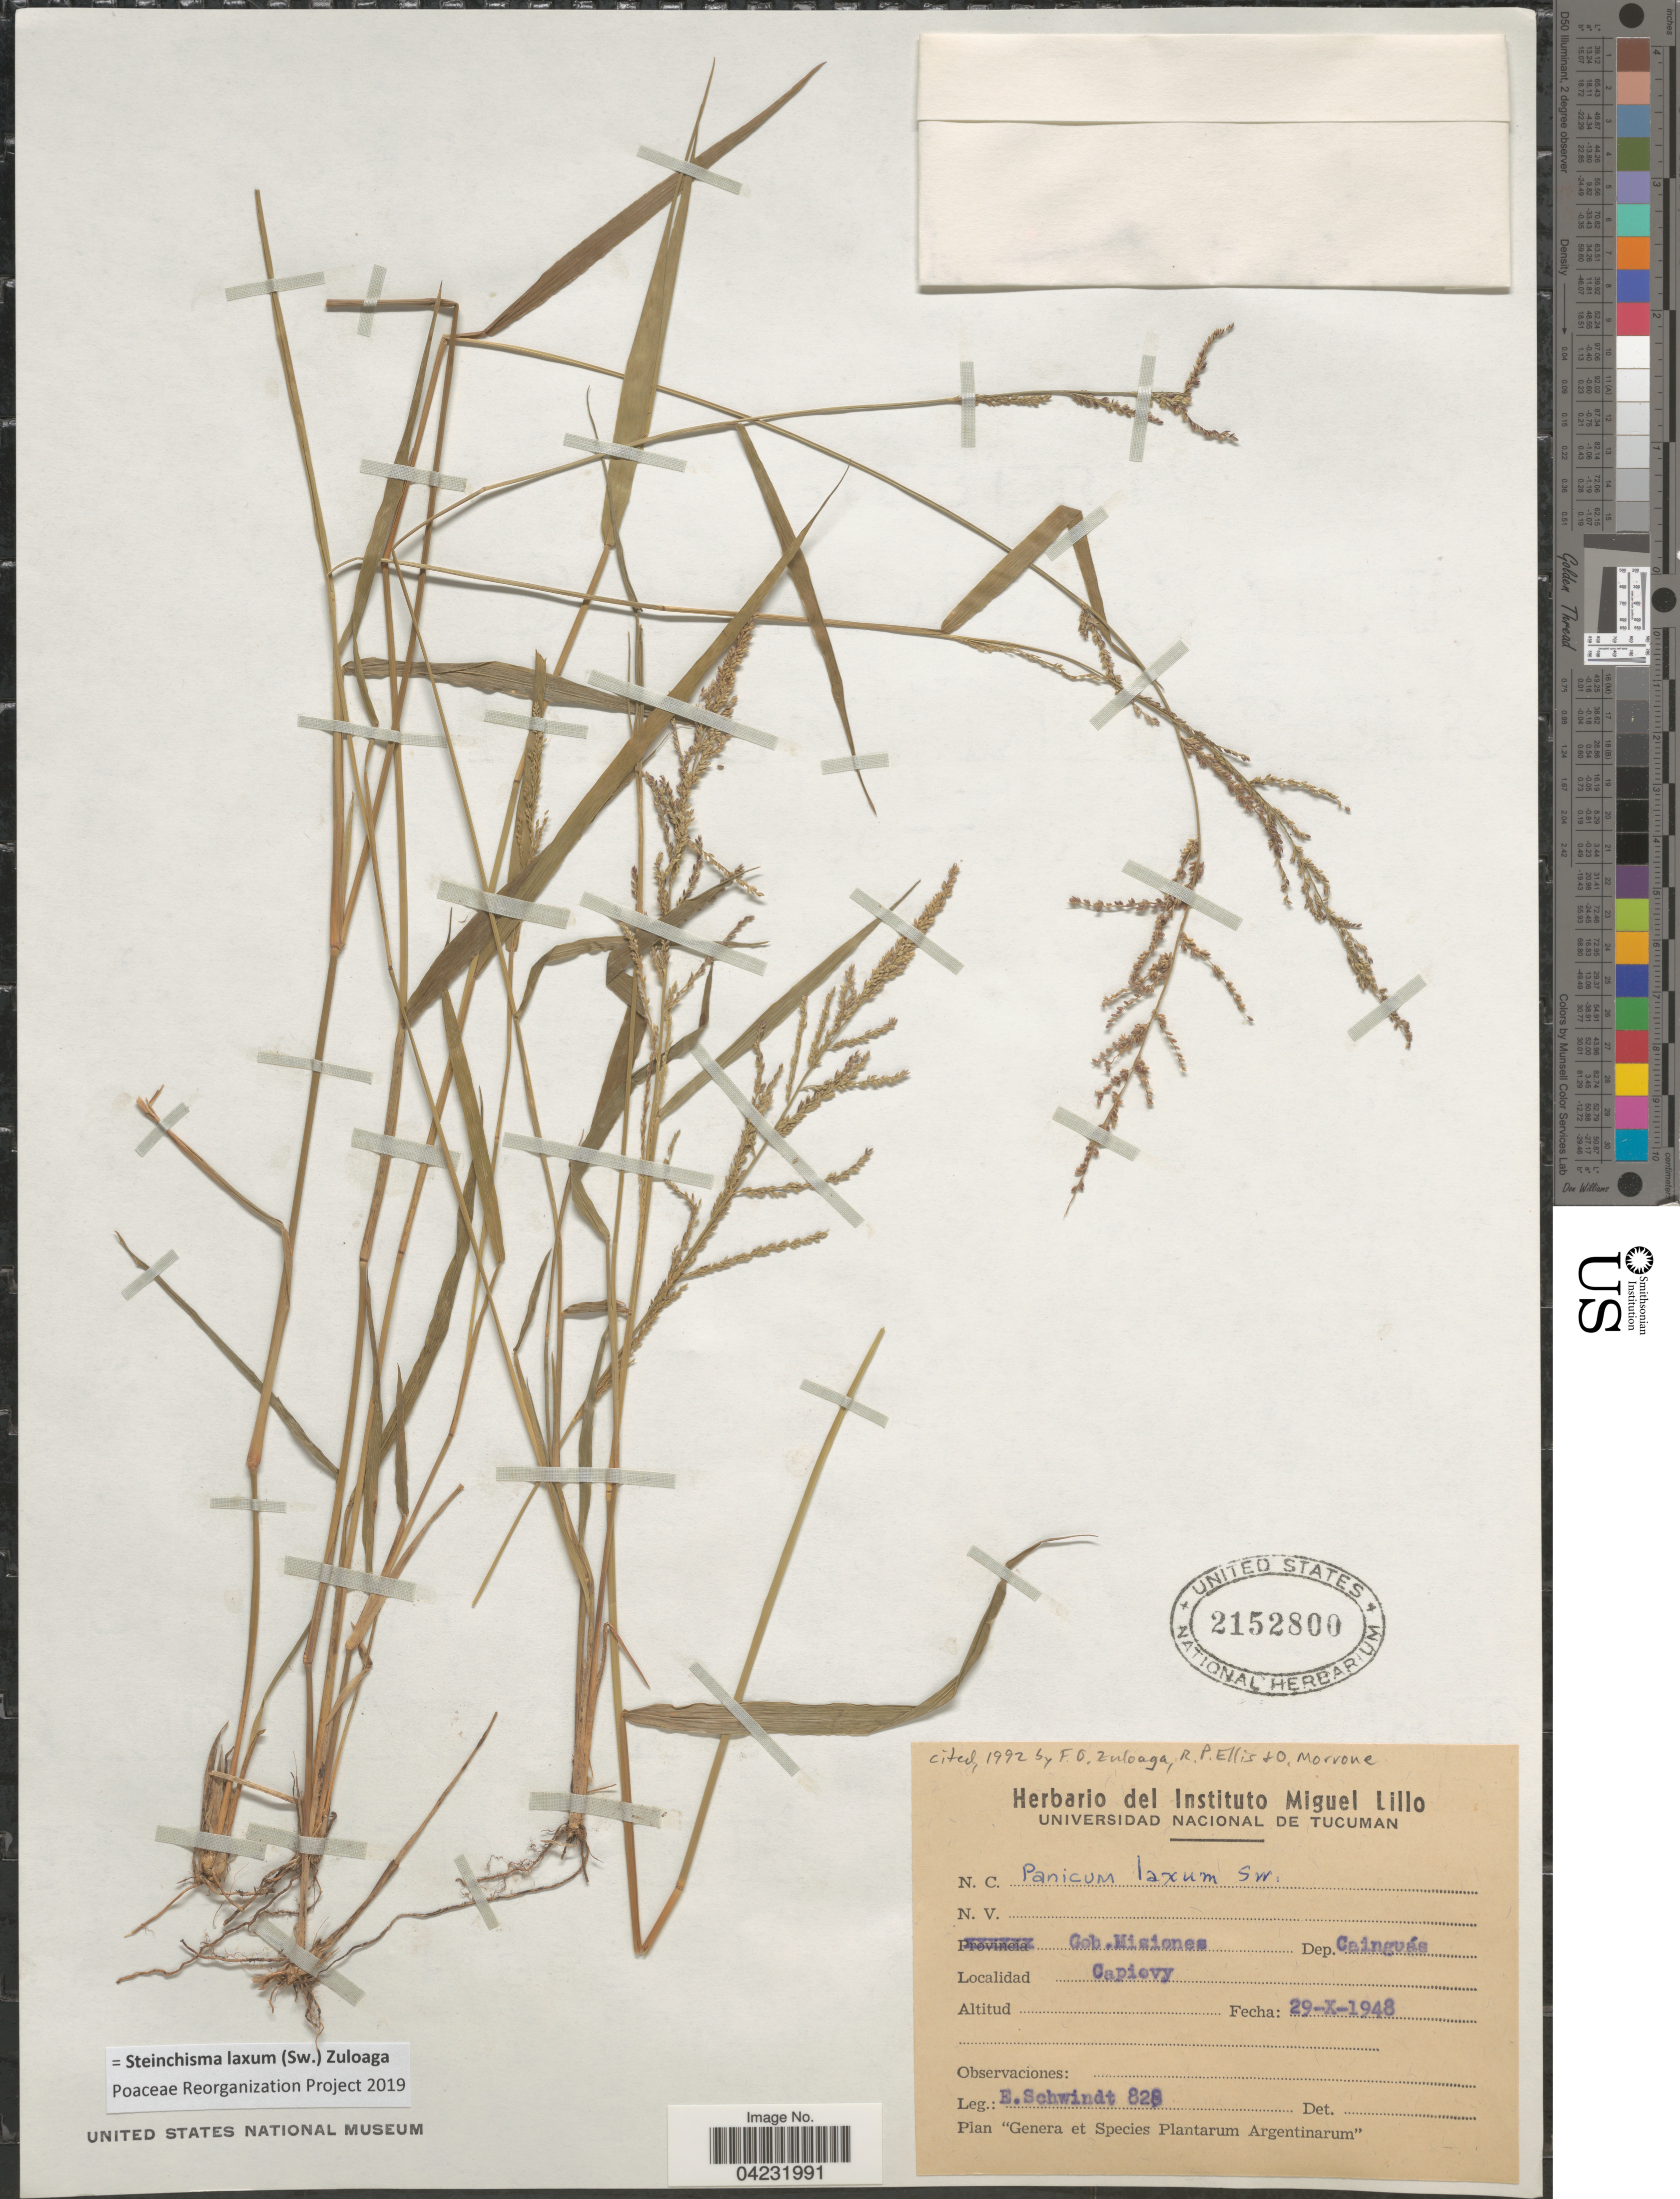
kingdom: Plantae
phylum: Tracheophyta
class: Liliopsida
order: Poales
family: Poaceae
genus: Steinchisma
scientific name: Steinchisma laxum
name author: (Sw.) Zuloaga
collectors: E. Schwindt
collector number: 828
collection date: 1948-10-29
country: Argentina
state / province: Misiones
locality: Gob. Misiones. Dep. Caunguás. Capiovy.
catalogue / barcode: US 2152800